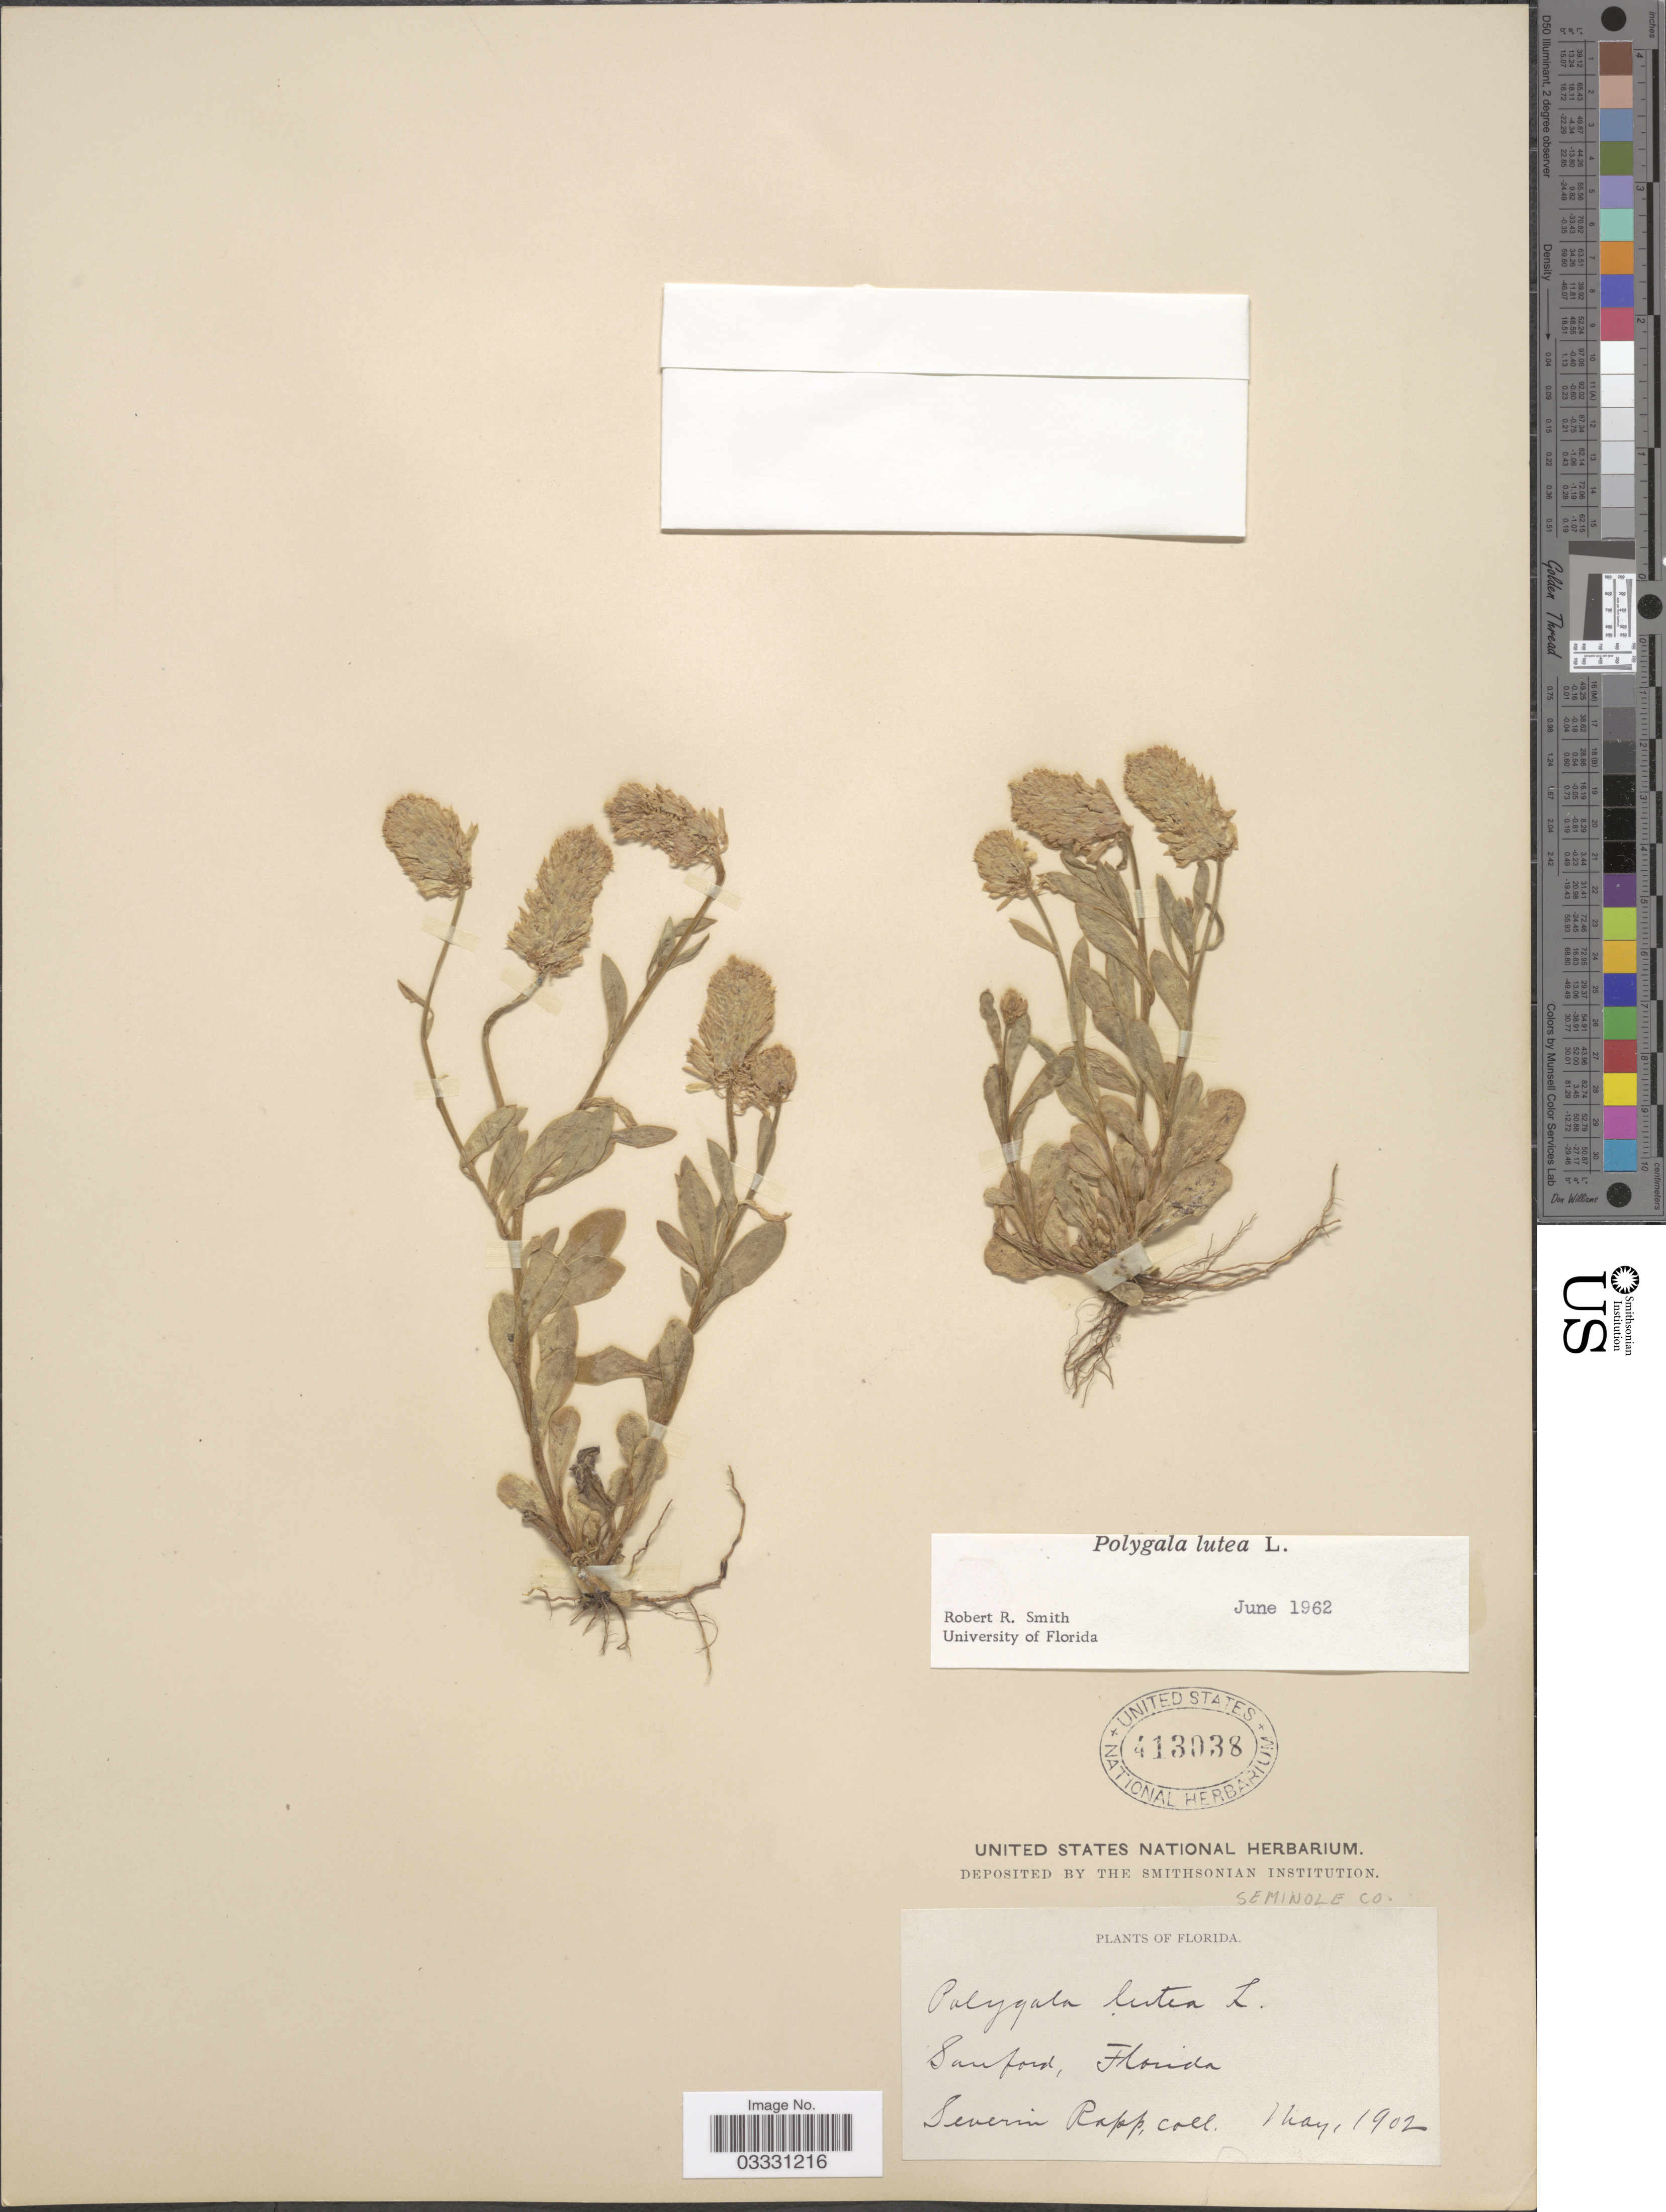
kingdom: Plantae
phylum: Tracheophyta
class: Magnoliopsida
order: Fabales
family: Polygalaceae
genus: Polygala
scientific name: Polygala lutea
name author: L.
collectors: A. P. Garber & S. Rapp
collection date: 1902-05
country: United States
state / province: Florida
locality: Sanford. Seminole Co.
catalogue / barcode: US 413038